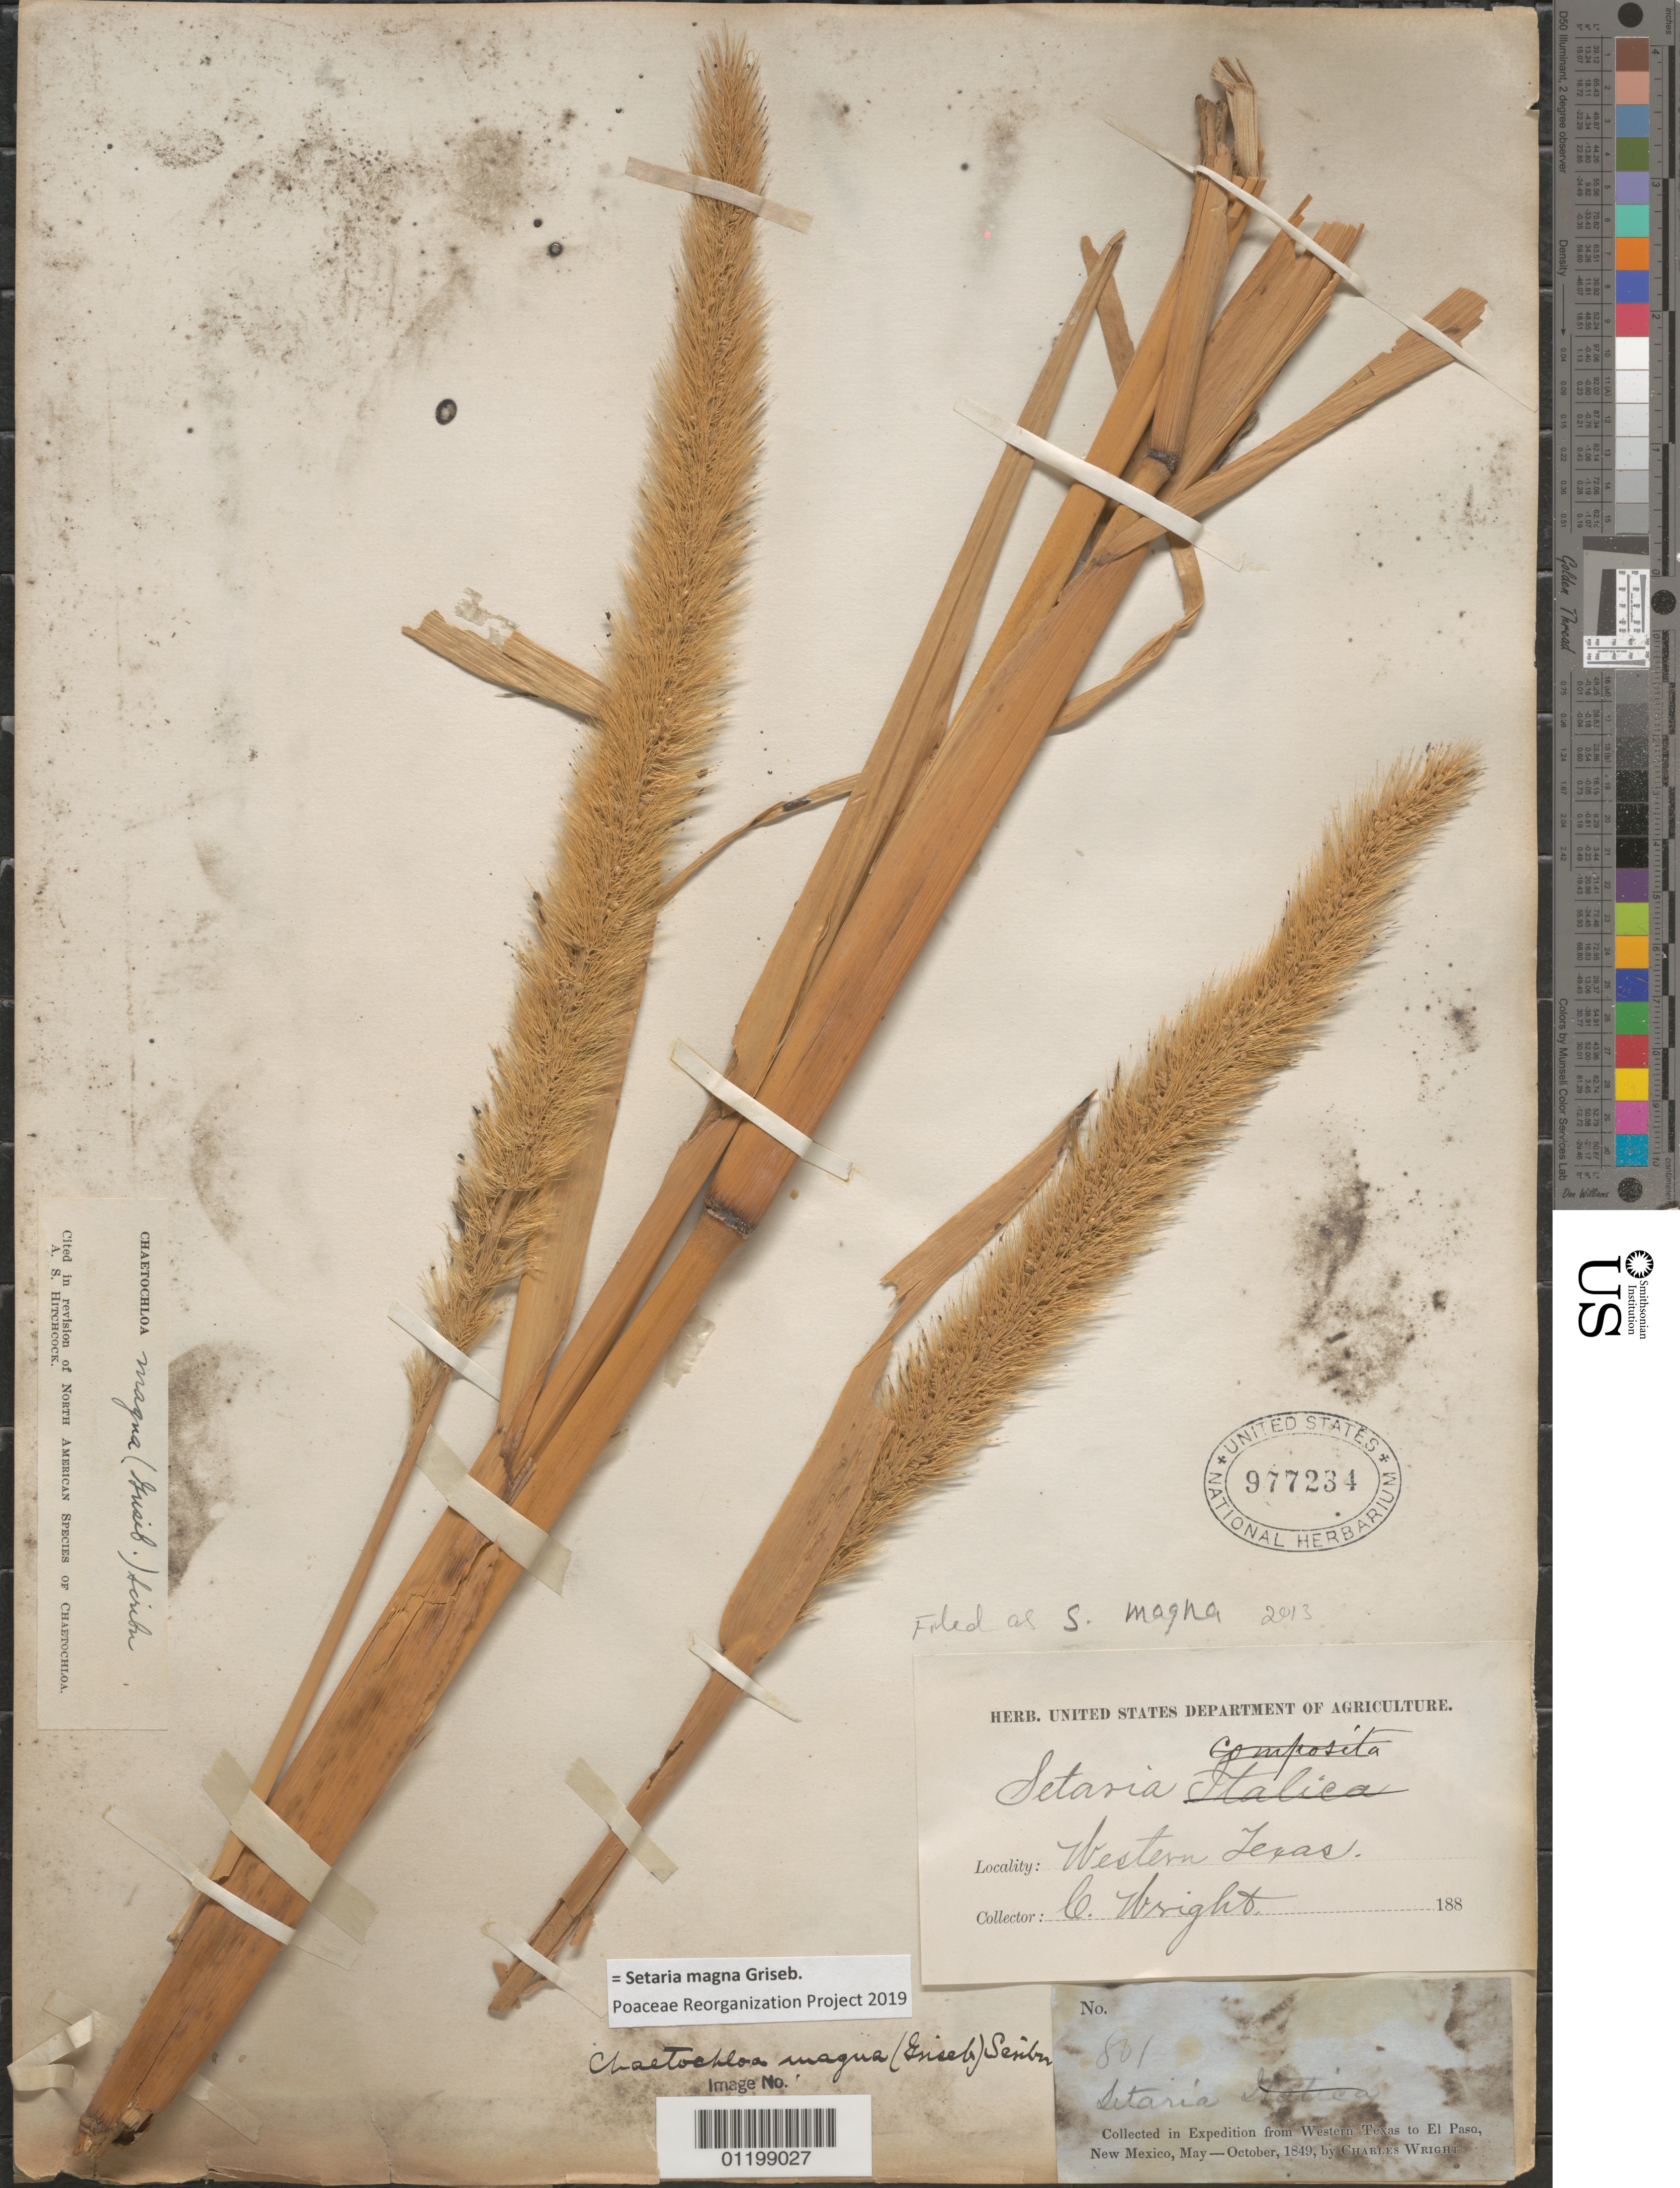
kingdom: Plantae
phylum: Tracheophyta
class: Liliopsida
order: Poales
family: Poaceae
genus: Setaria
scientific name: Setaria magna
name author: Griseb.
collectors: C. Wright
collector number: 801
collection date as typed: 188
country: United States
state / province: Texas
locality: Western Texas.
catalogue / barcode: US 977234